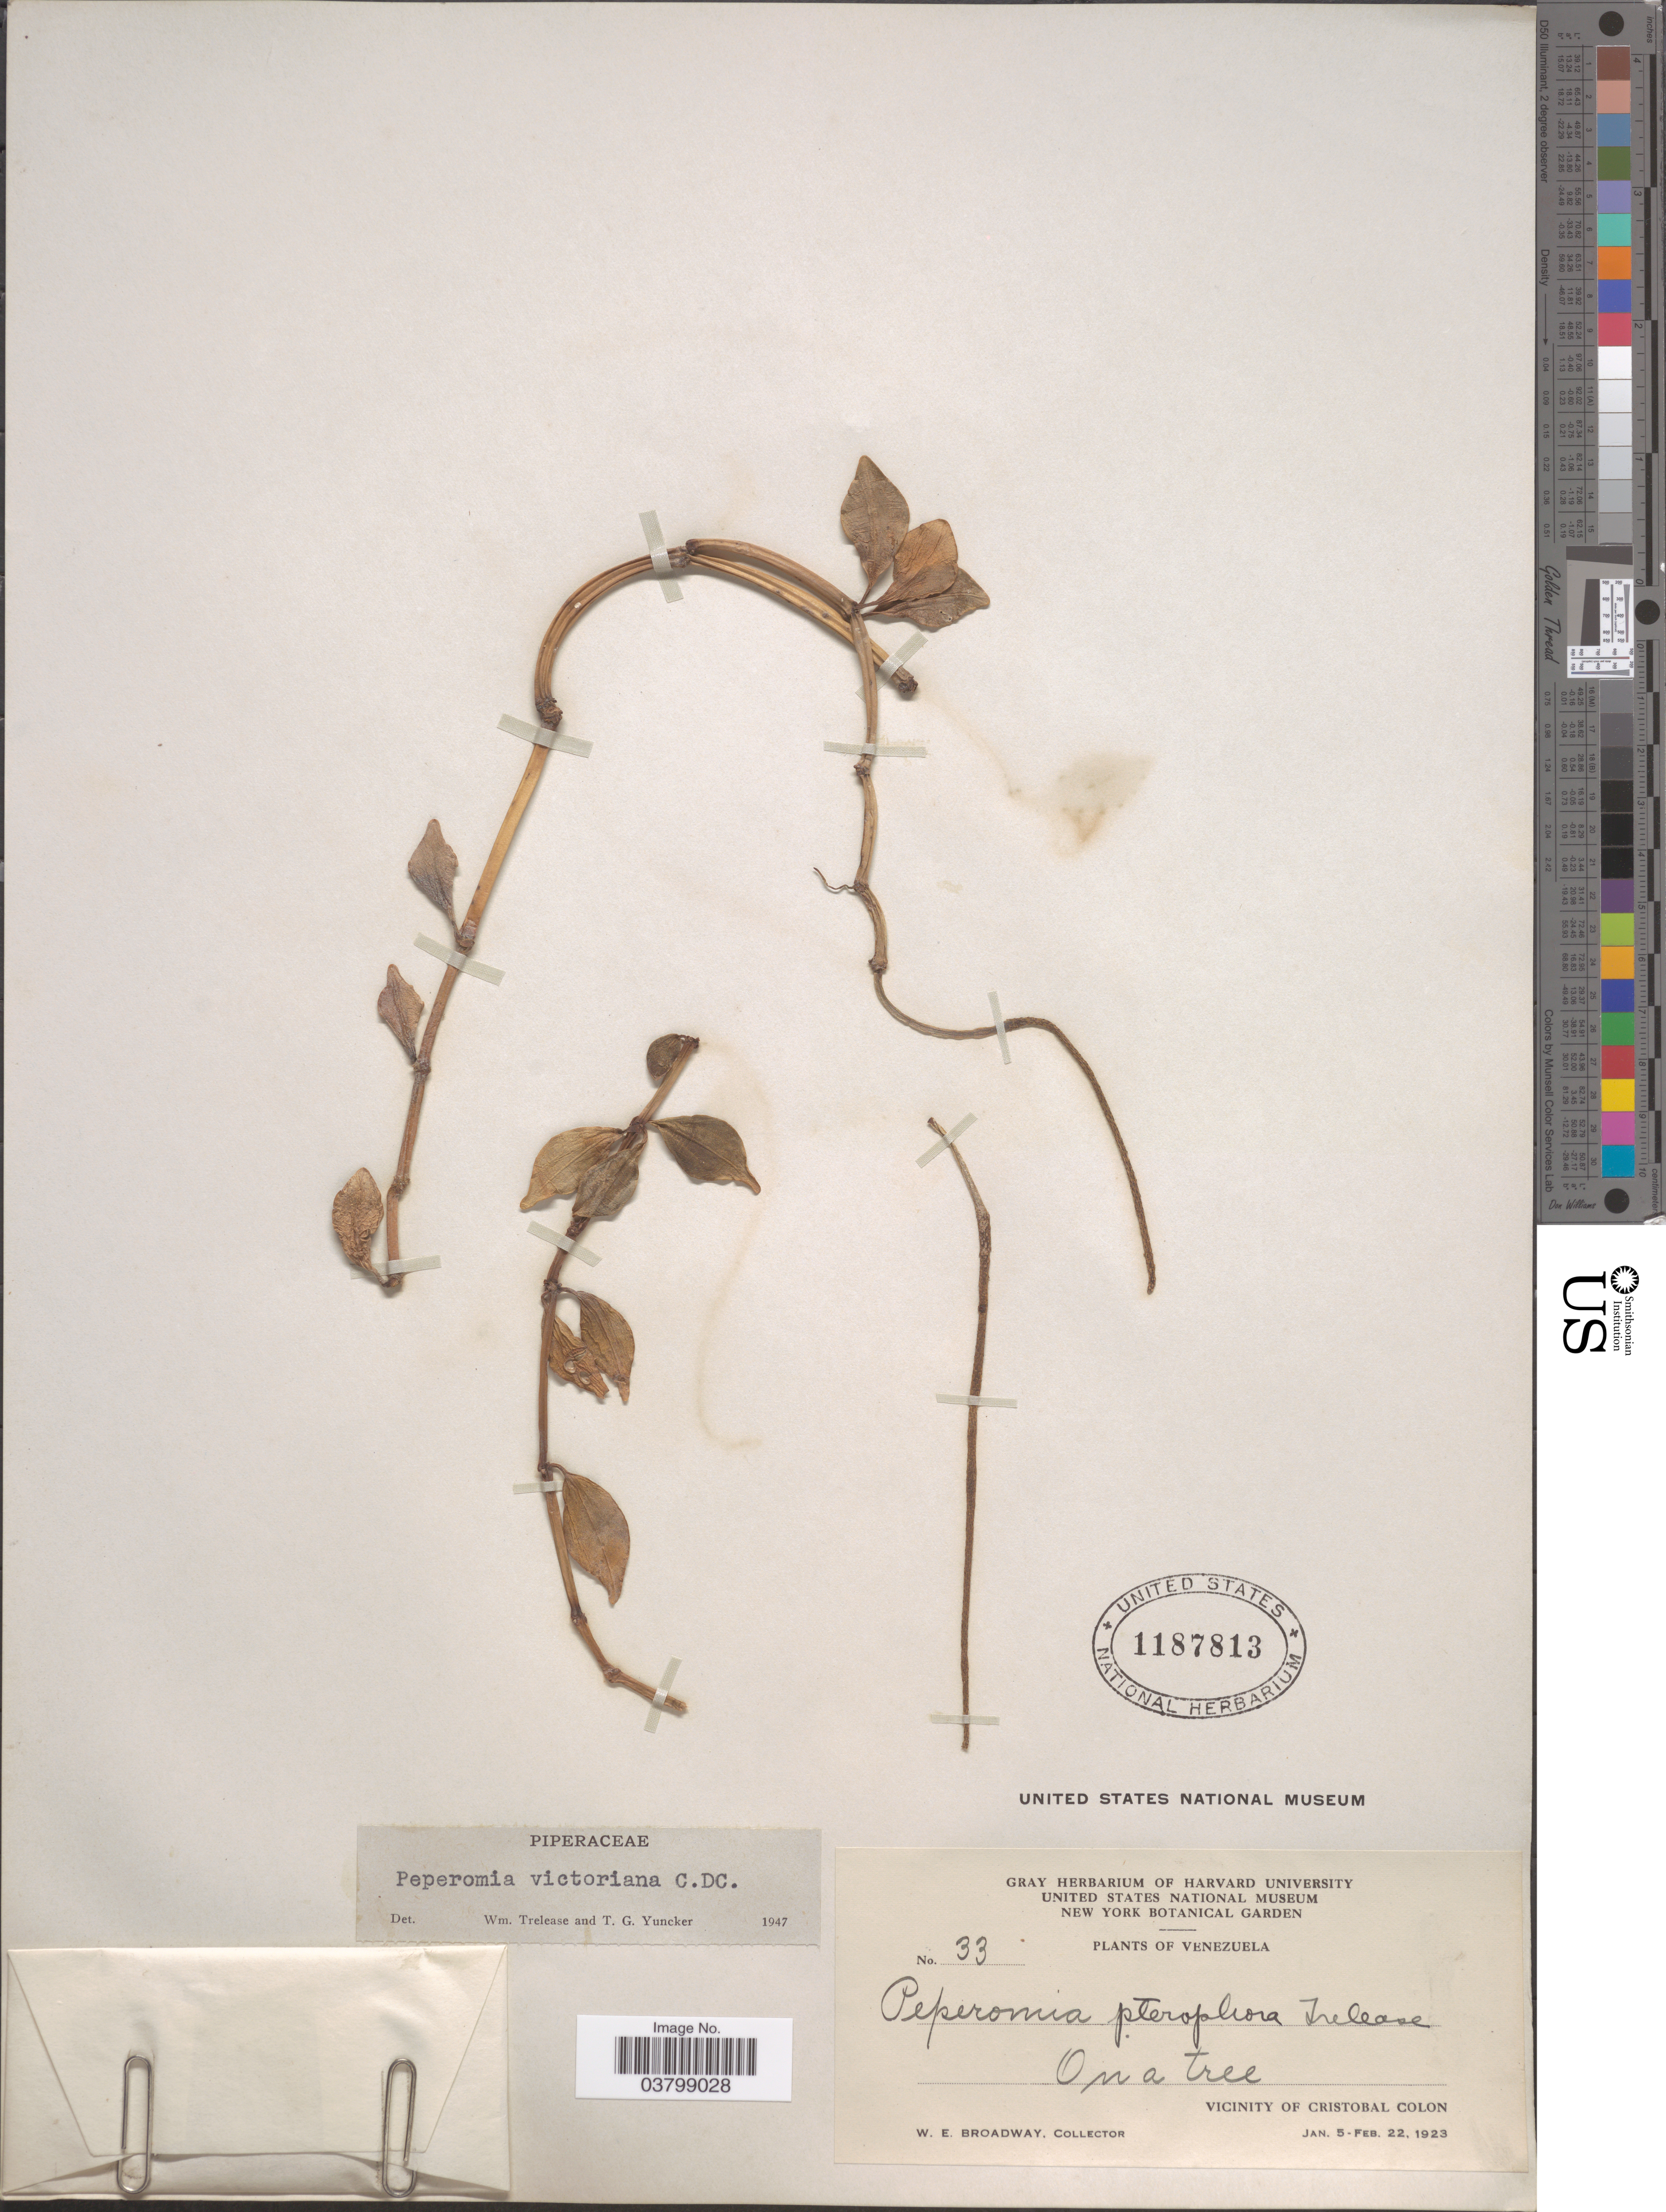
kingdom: Plantae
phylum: Tracheophyta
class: Magnoliopsida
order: Piperales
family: Piperaceae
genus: Peperomia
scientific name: Peperomia victoriana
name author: C. DC.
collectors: W. E. Broadway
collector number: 33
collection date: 1923-01-05/1923-02-22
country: Venezuela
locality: Vicinity of Cristobal Colon.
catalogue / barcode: US 1187813